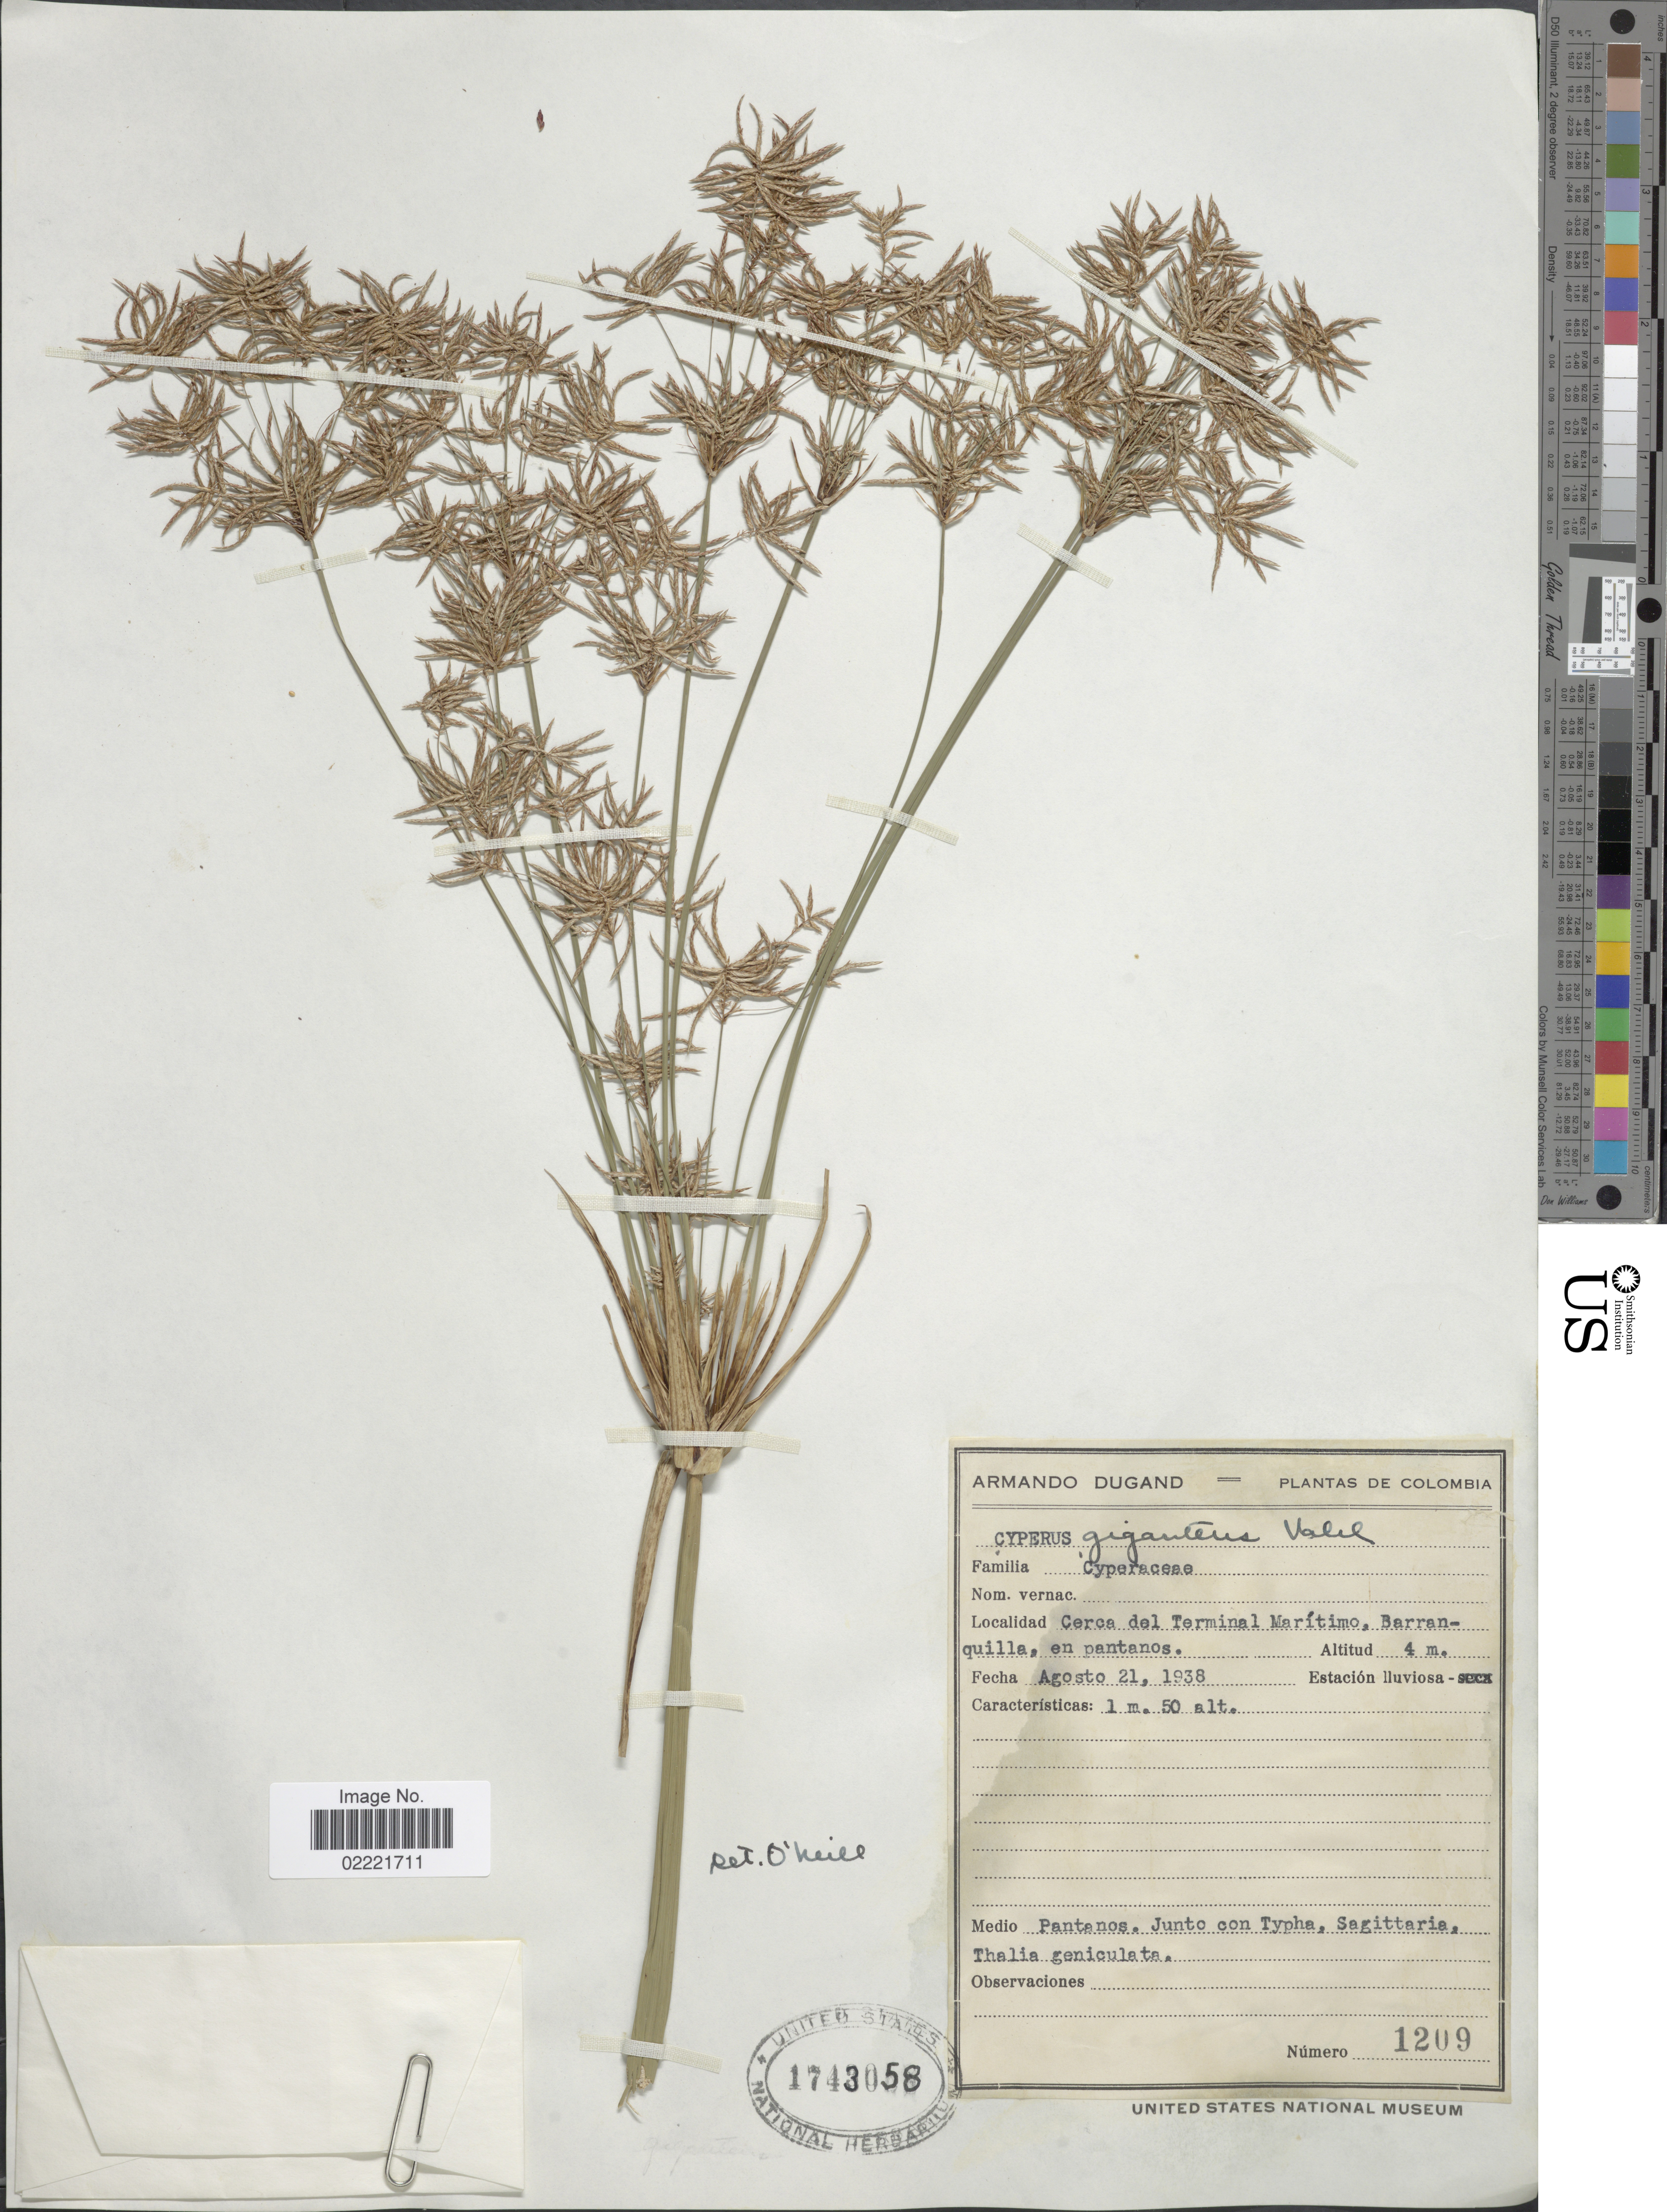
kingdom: Plantae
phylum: Tracheophyta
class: Liliopsida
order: Poales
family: Cyperaceae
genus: Cyperus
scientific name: Cyperus giganteus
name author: Vahl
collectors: A. Dugand G.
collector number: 1209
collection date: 1938-08-21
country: Colombia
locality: Cerca del Terminal Marítimo, Barranquilla, en pantanos. Estación Iluviosa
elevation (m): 4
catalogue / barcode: US 1743058